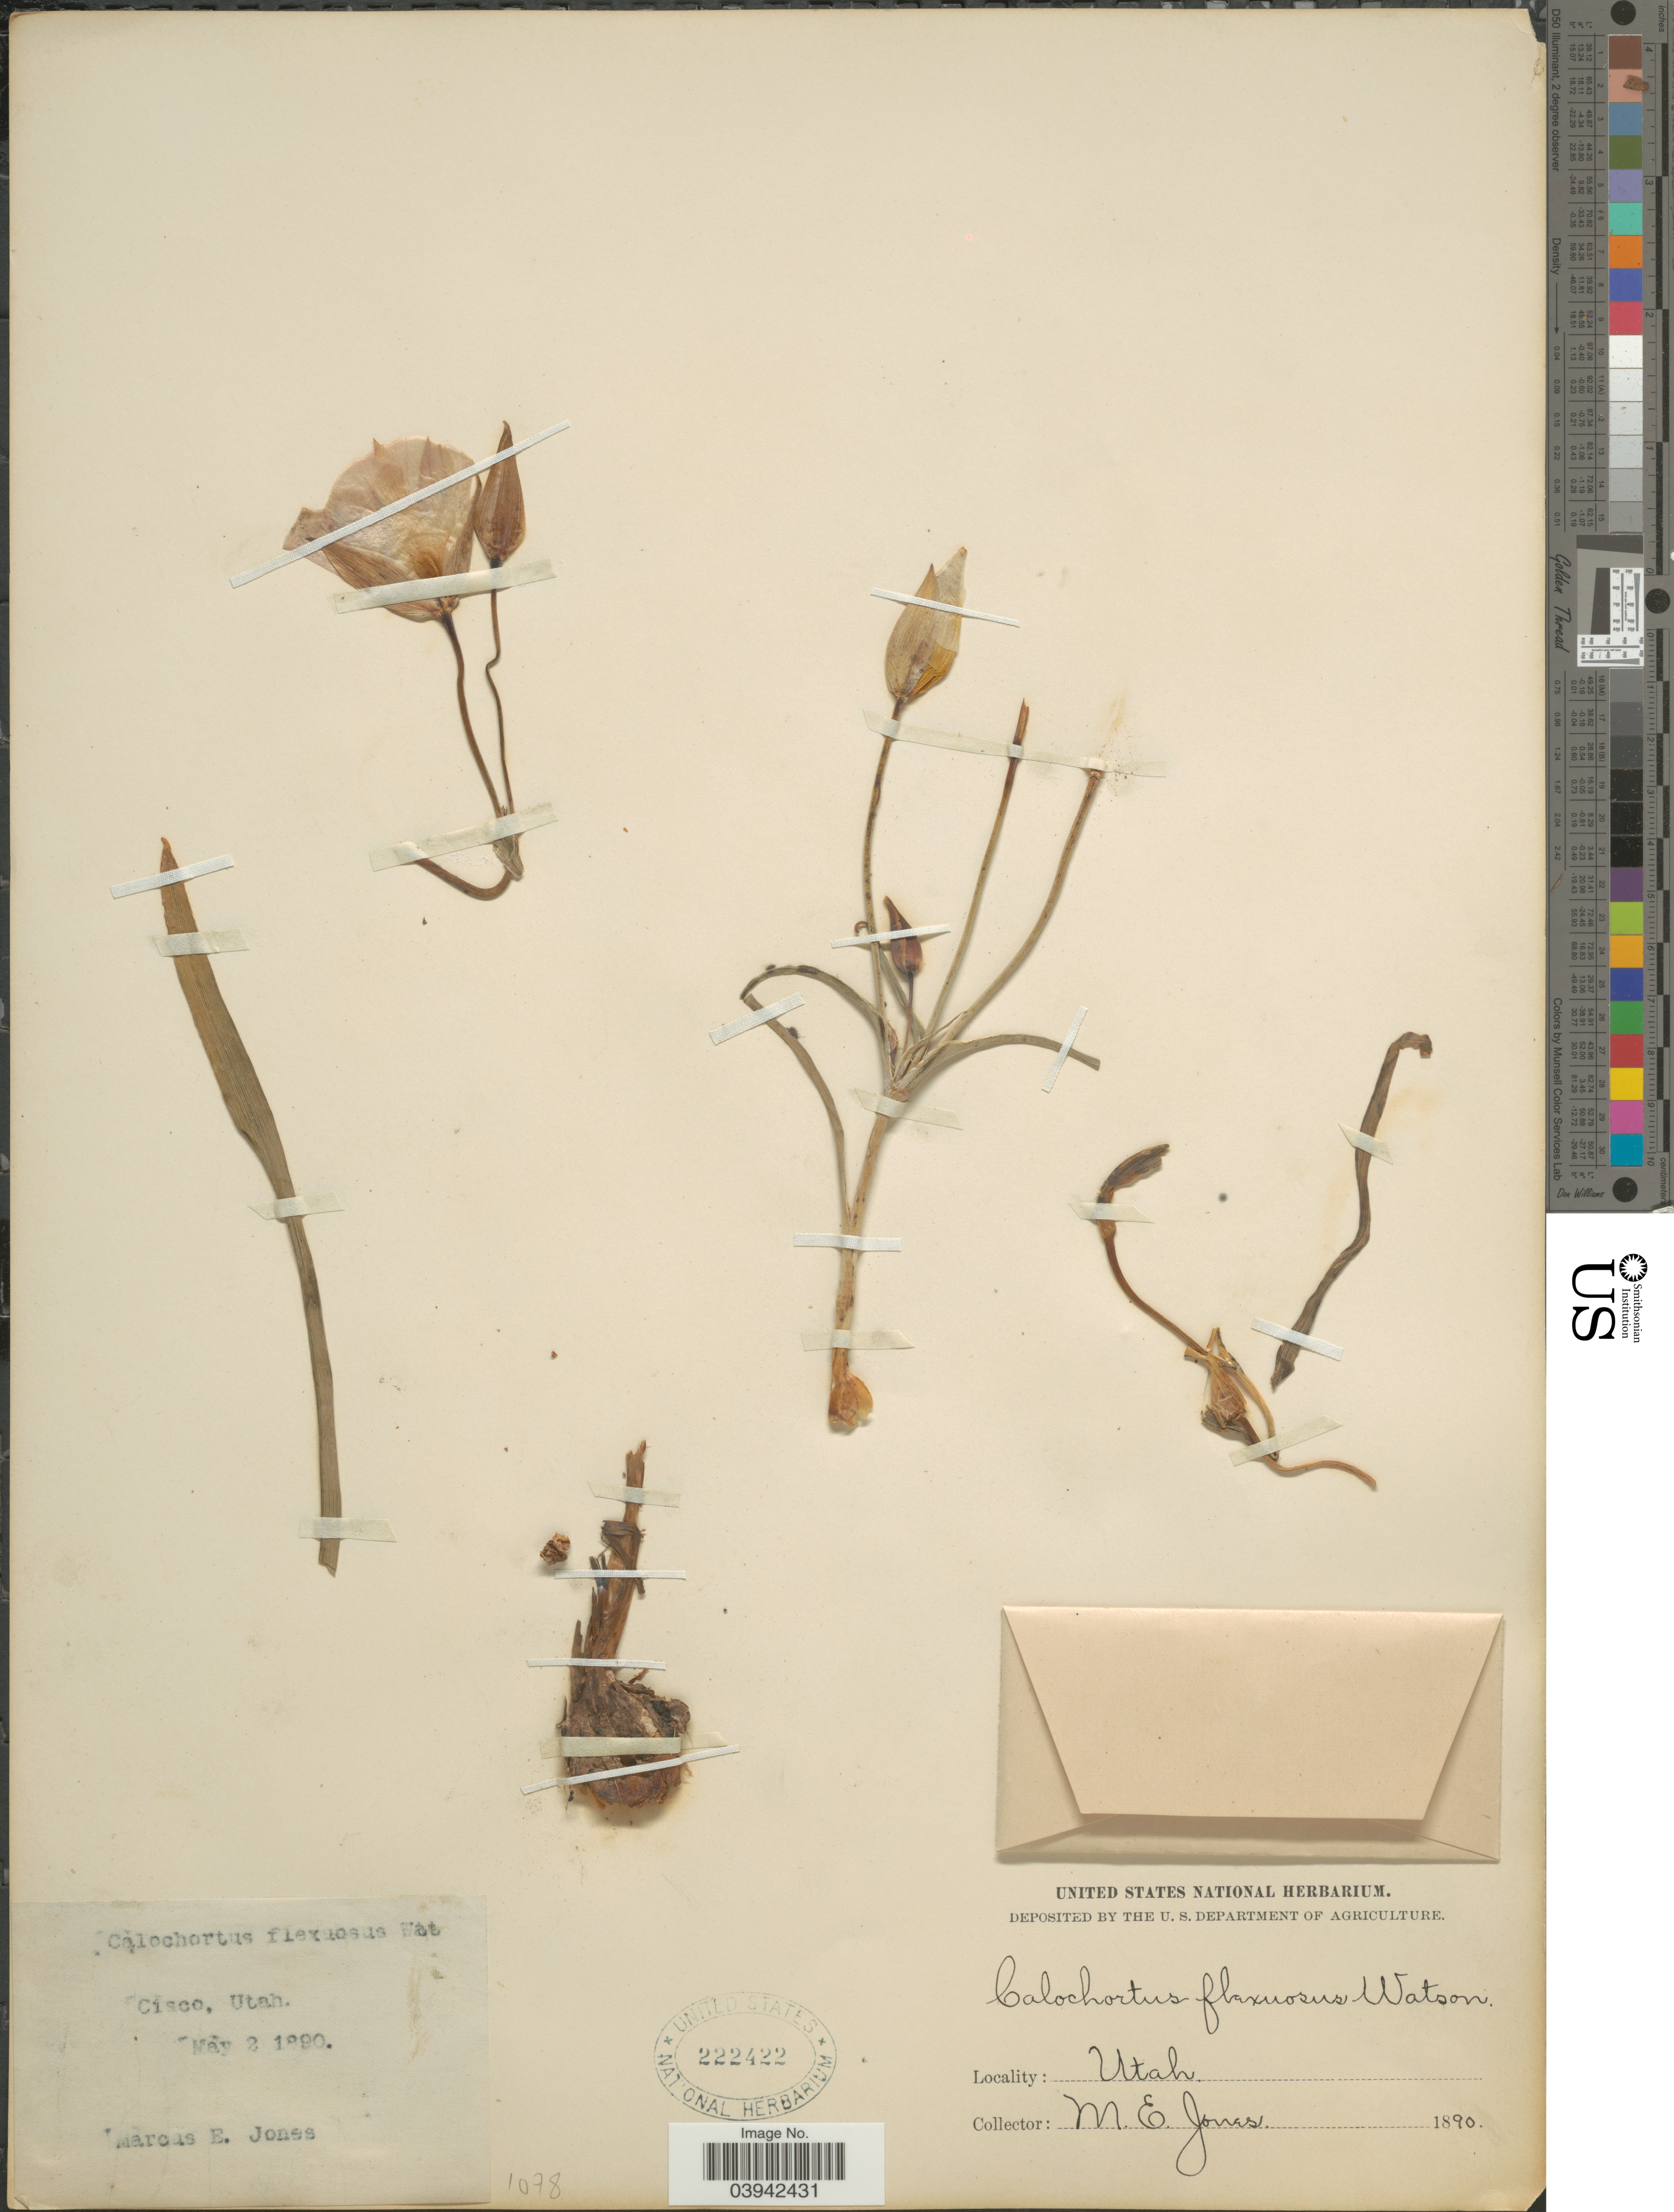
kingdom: Plantae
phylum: Tracheophyta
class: Liliopsida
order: Liliales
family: Liliaceae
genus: Calochortus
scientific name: Calochortus flexuosus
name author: S. Watson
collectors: M. E. Jones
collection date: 1890-05-02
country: United States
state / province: Utah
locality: Cisco.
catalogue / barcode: US 222422